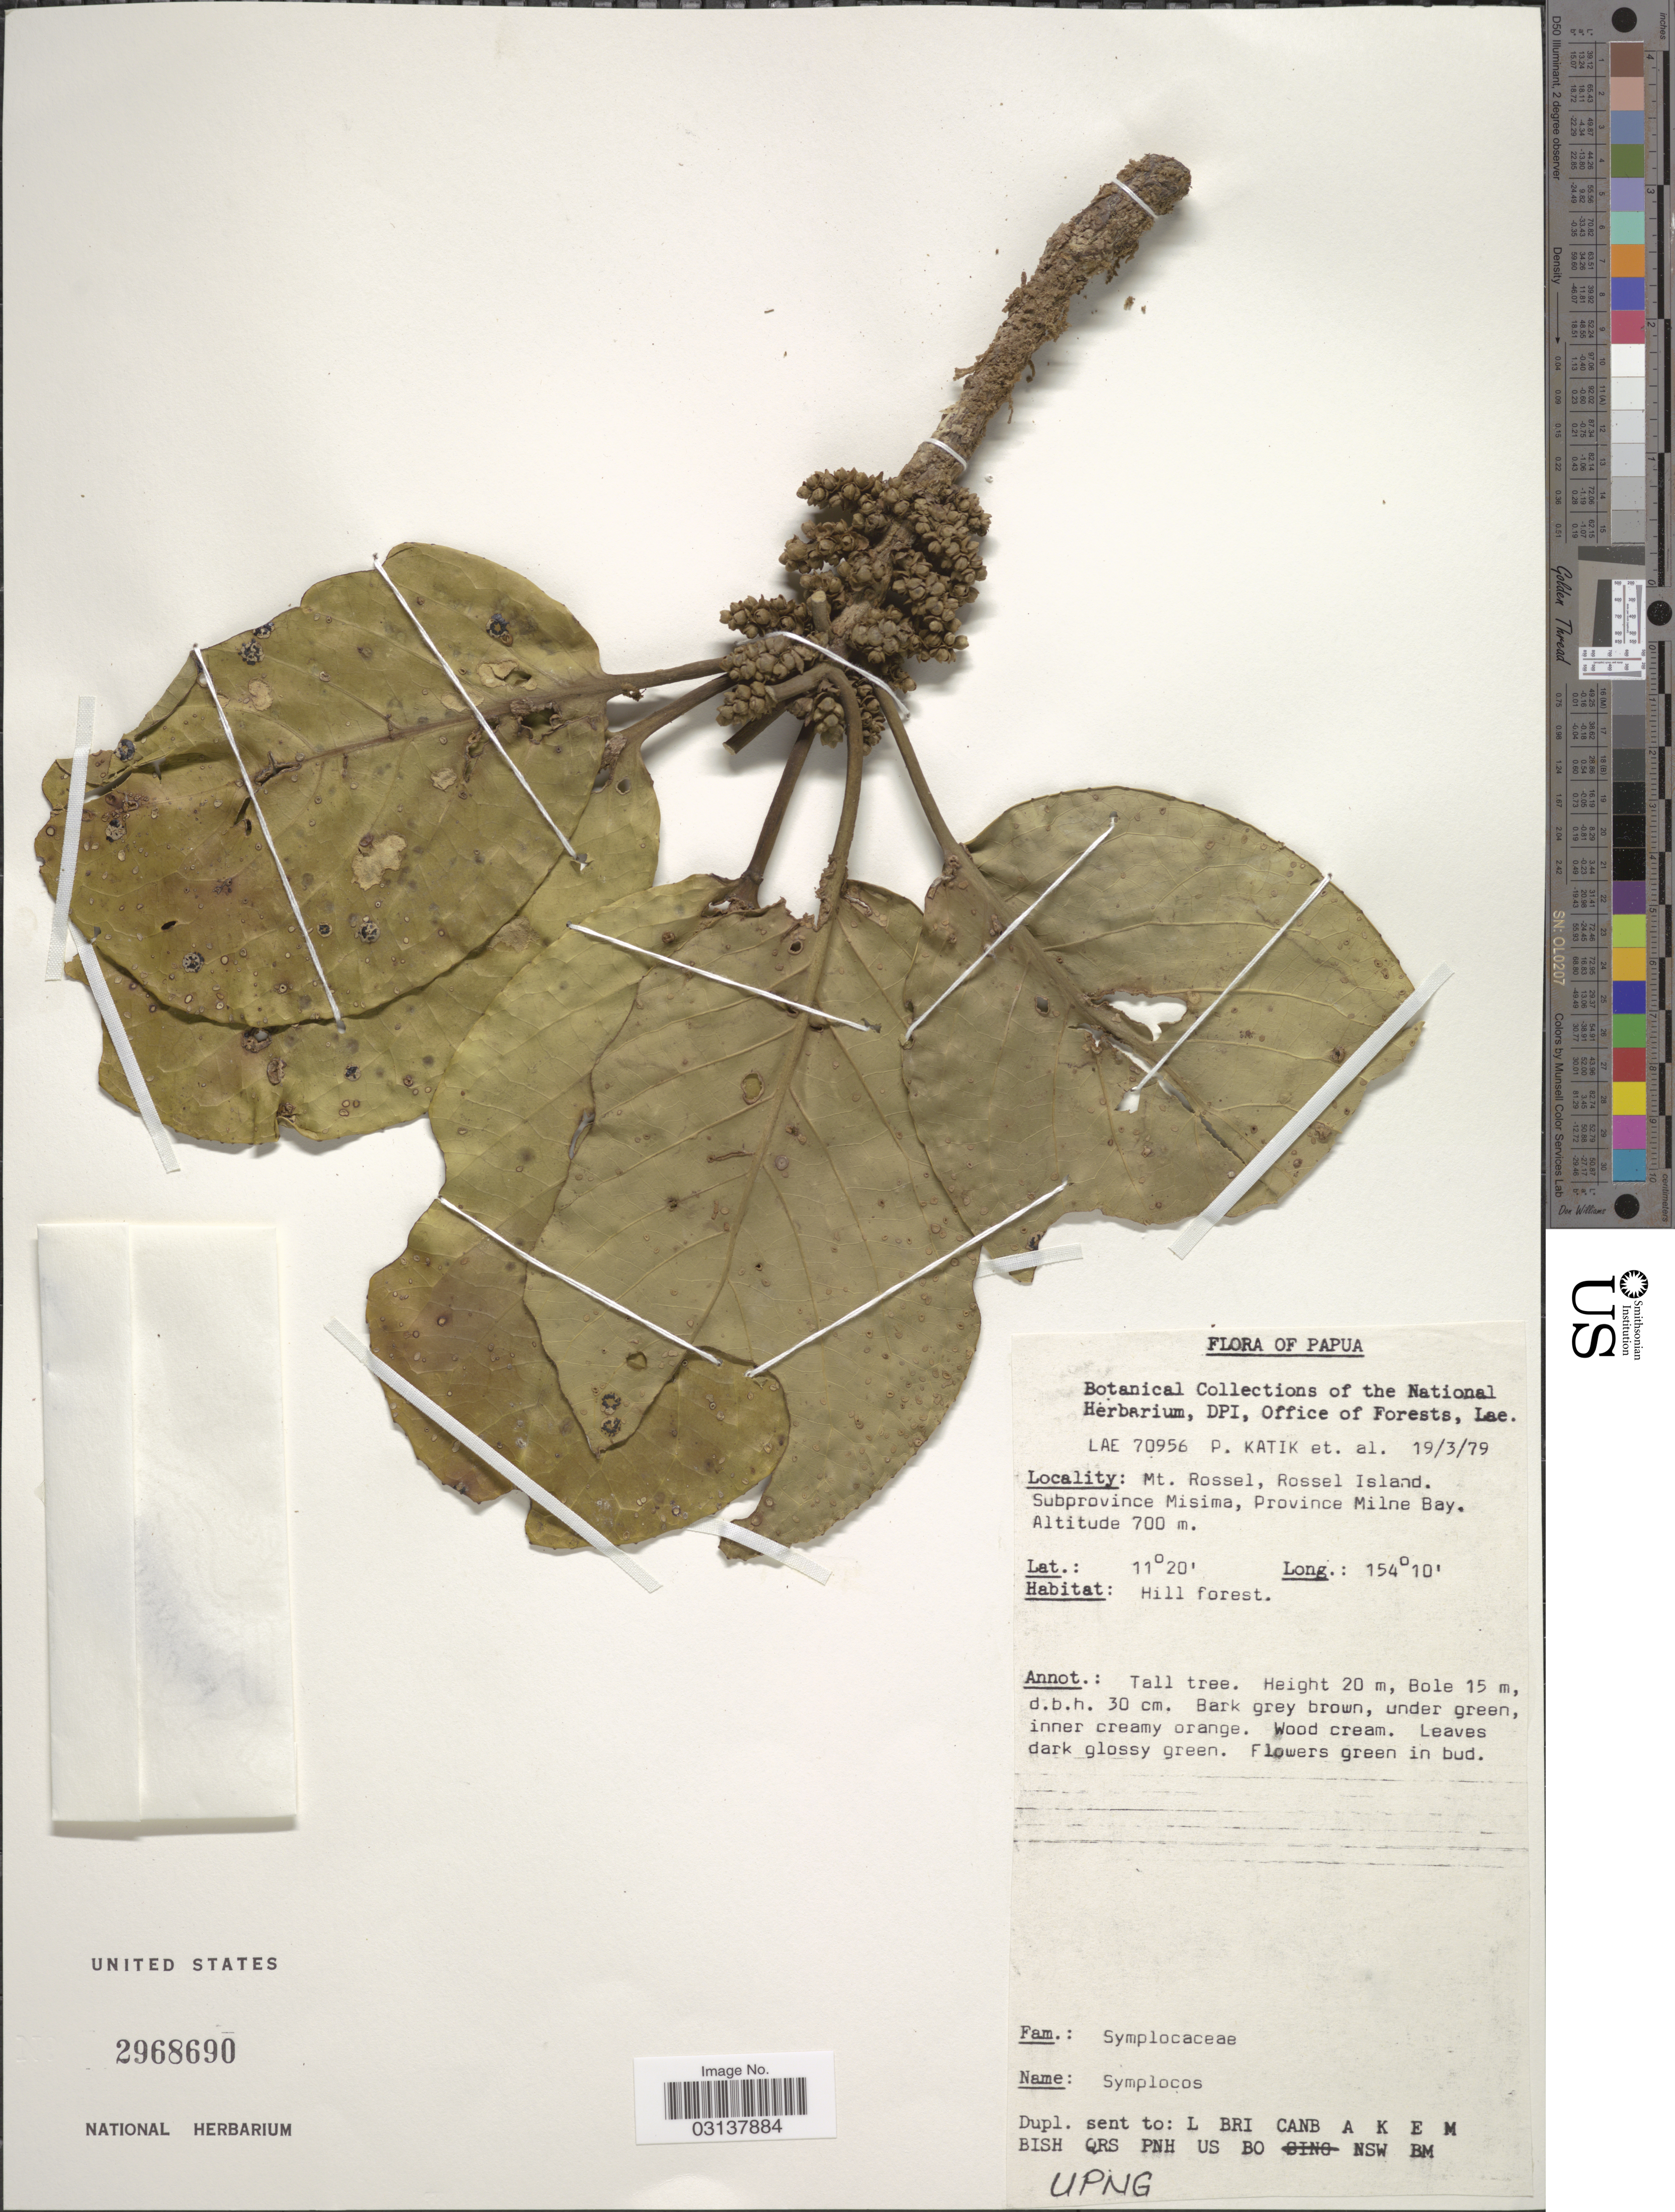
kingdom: Plantae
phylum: Tracheophyta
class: Magnoliopsida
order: Ericales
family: Symplocaceae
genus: Symplocos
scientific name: Symplocos sp.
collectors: P. Katik & et al.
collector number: LAE70956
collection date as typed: Transcribed d/m/y: 19/3/79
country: Papua New Guinea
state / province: Milne Bay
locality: Papua. Mt. Rossel, Rossel Island. Subprovince Misima, Province Milne Bay.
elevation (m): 700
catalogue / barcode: US 2968690